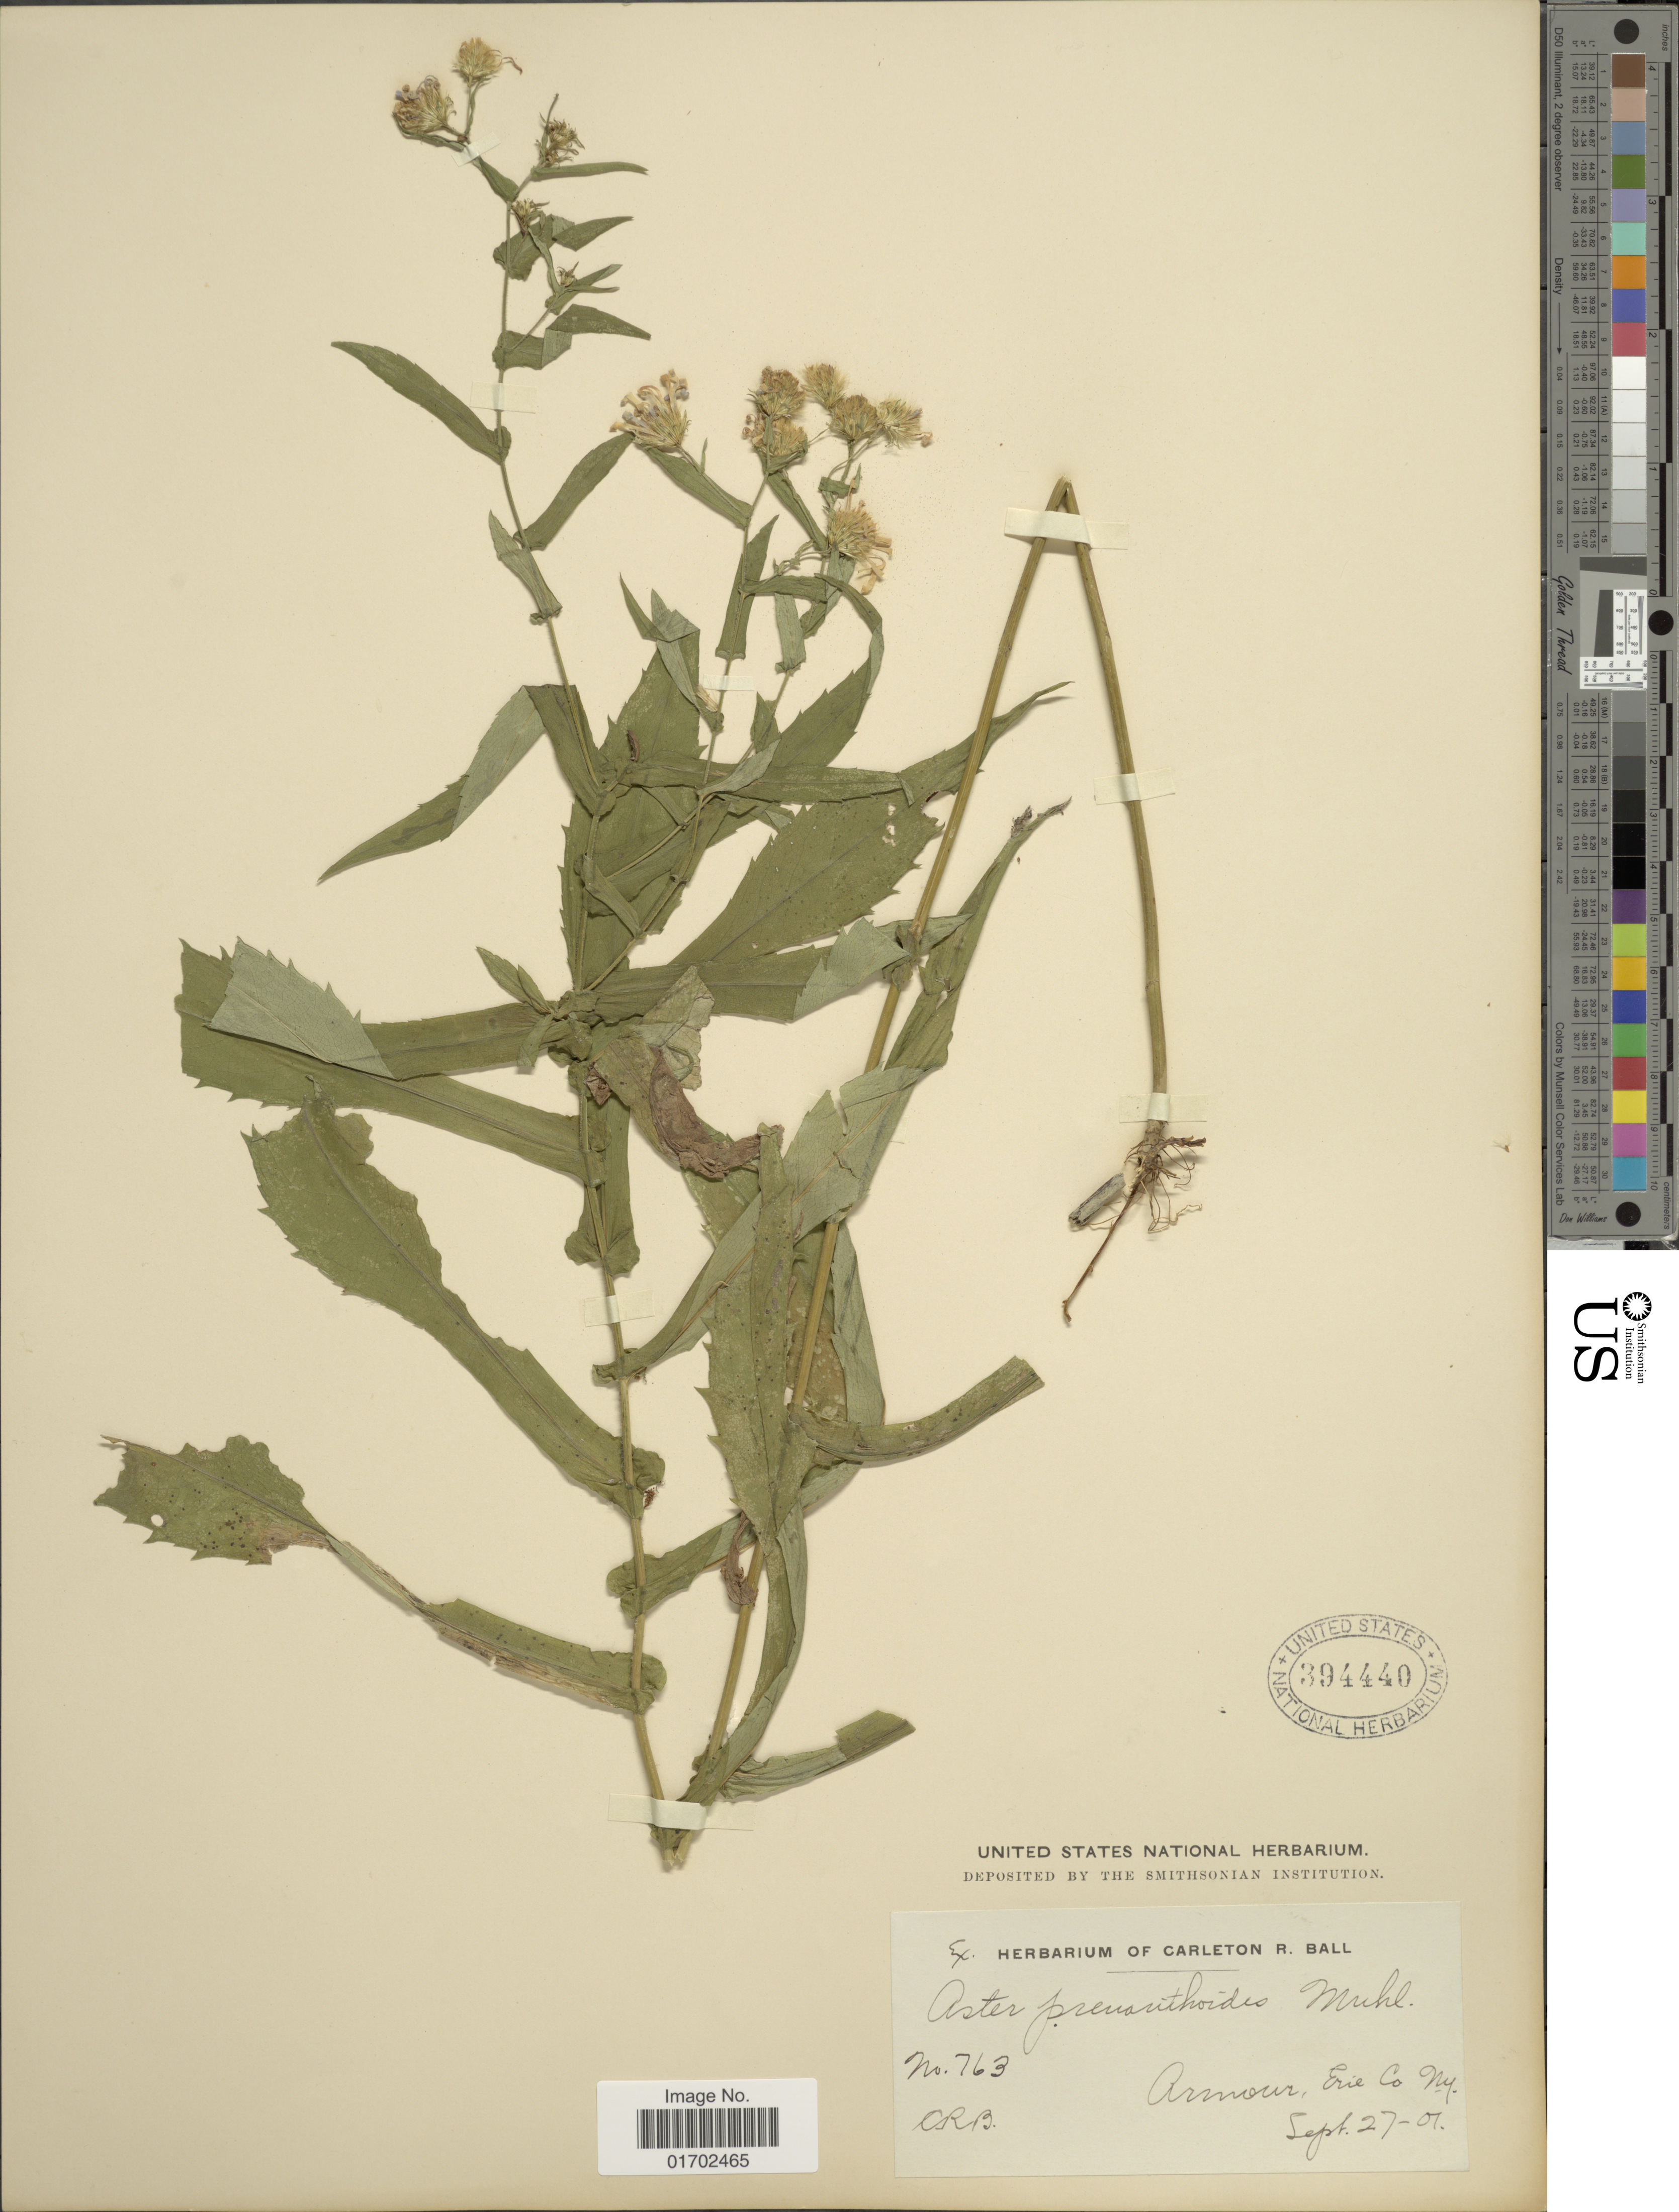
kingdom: Plantae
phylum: Tracheophyta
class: Magnoliopsida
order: Asterales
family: Asteraceae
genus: Symphyotrichum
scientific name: Symphyotrichum prenanthoides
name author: (Muhl. ex Willd.) G.L. Nesom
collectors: C. R. Ball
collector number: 763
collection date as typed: Transcribed d/m/y: 27/9/1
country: United States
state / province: New York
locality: Armour, Erie Co. N.Y.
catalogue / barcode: US 394440